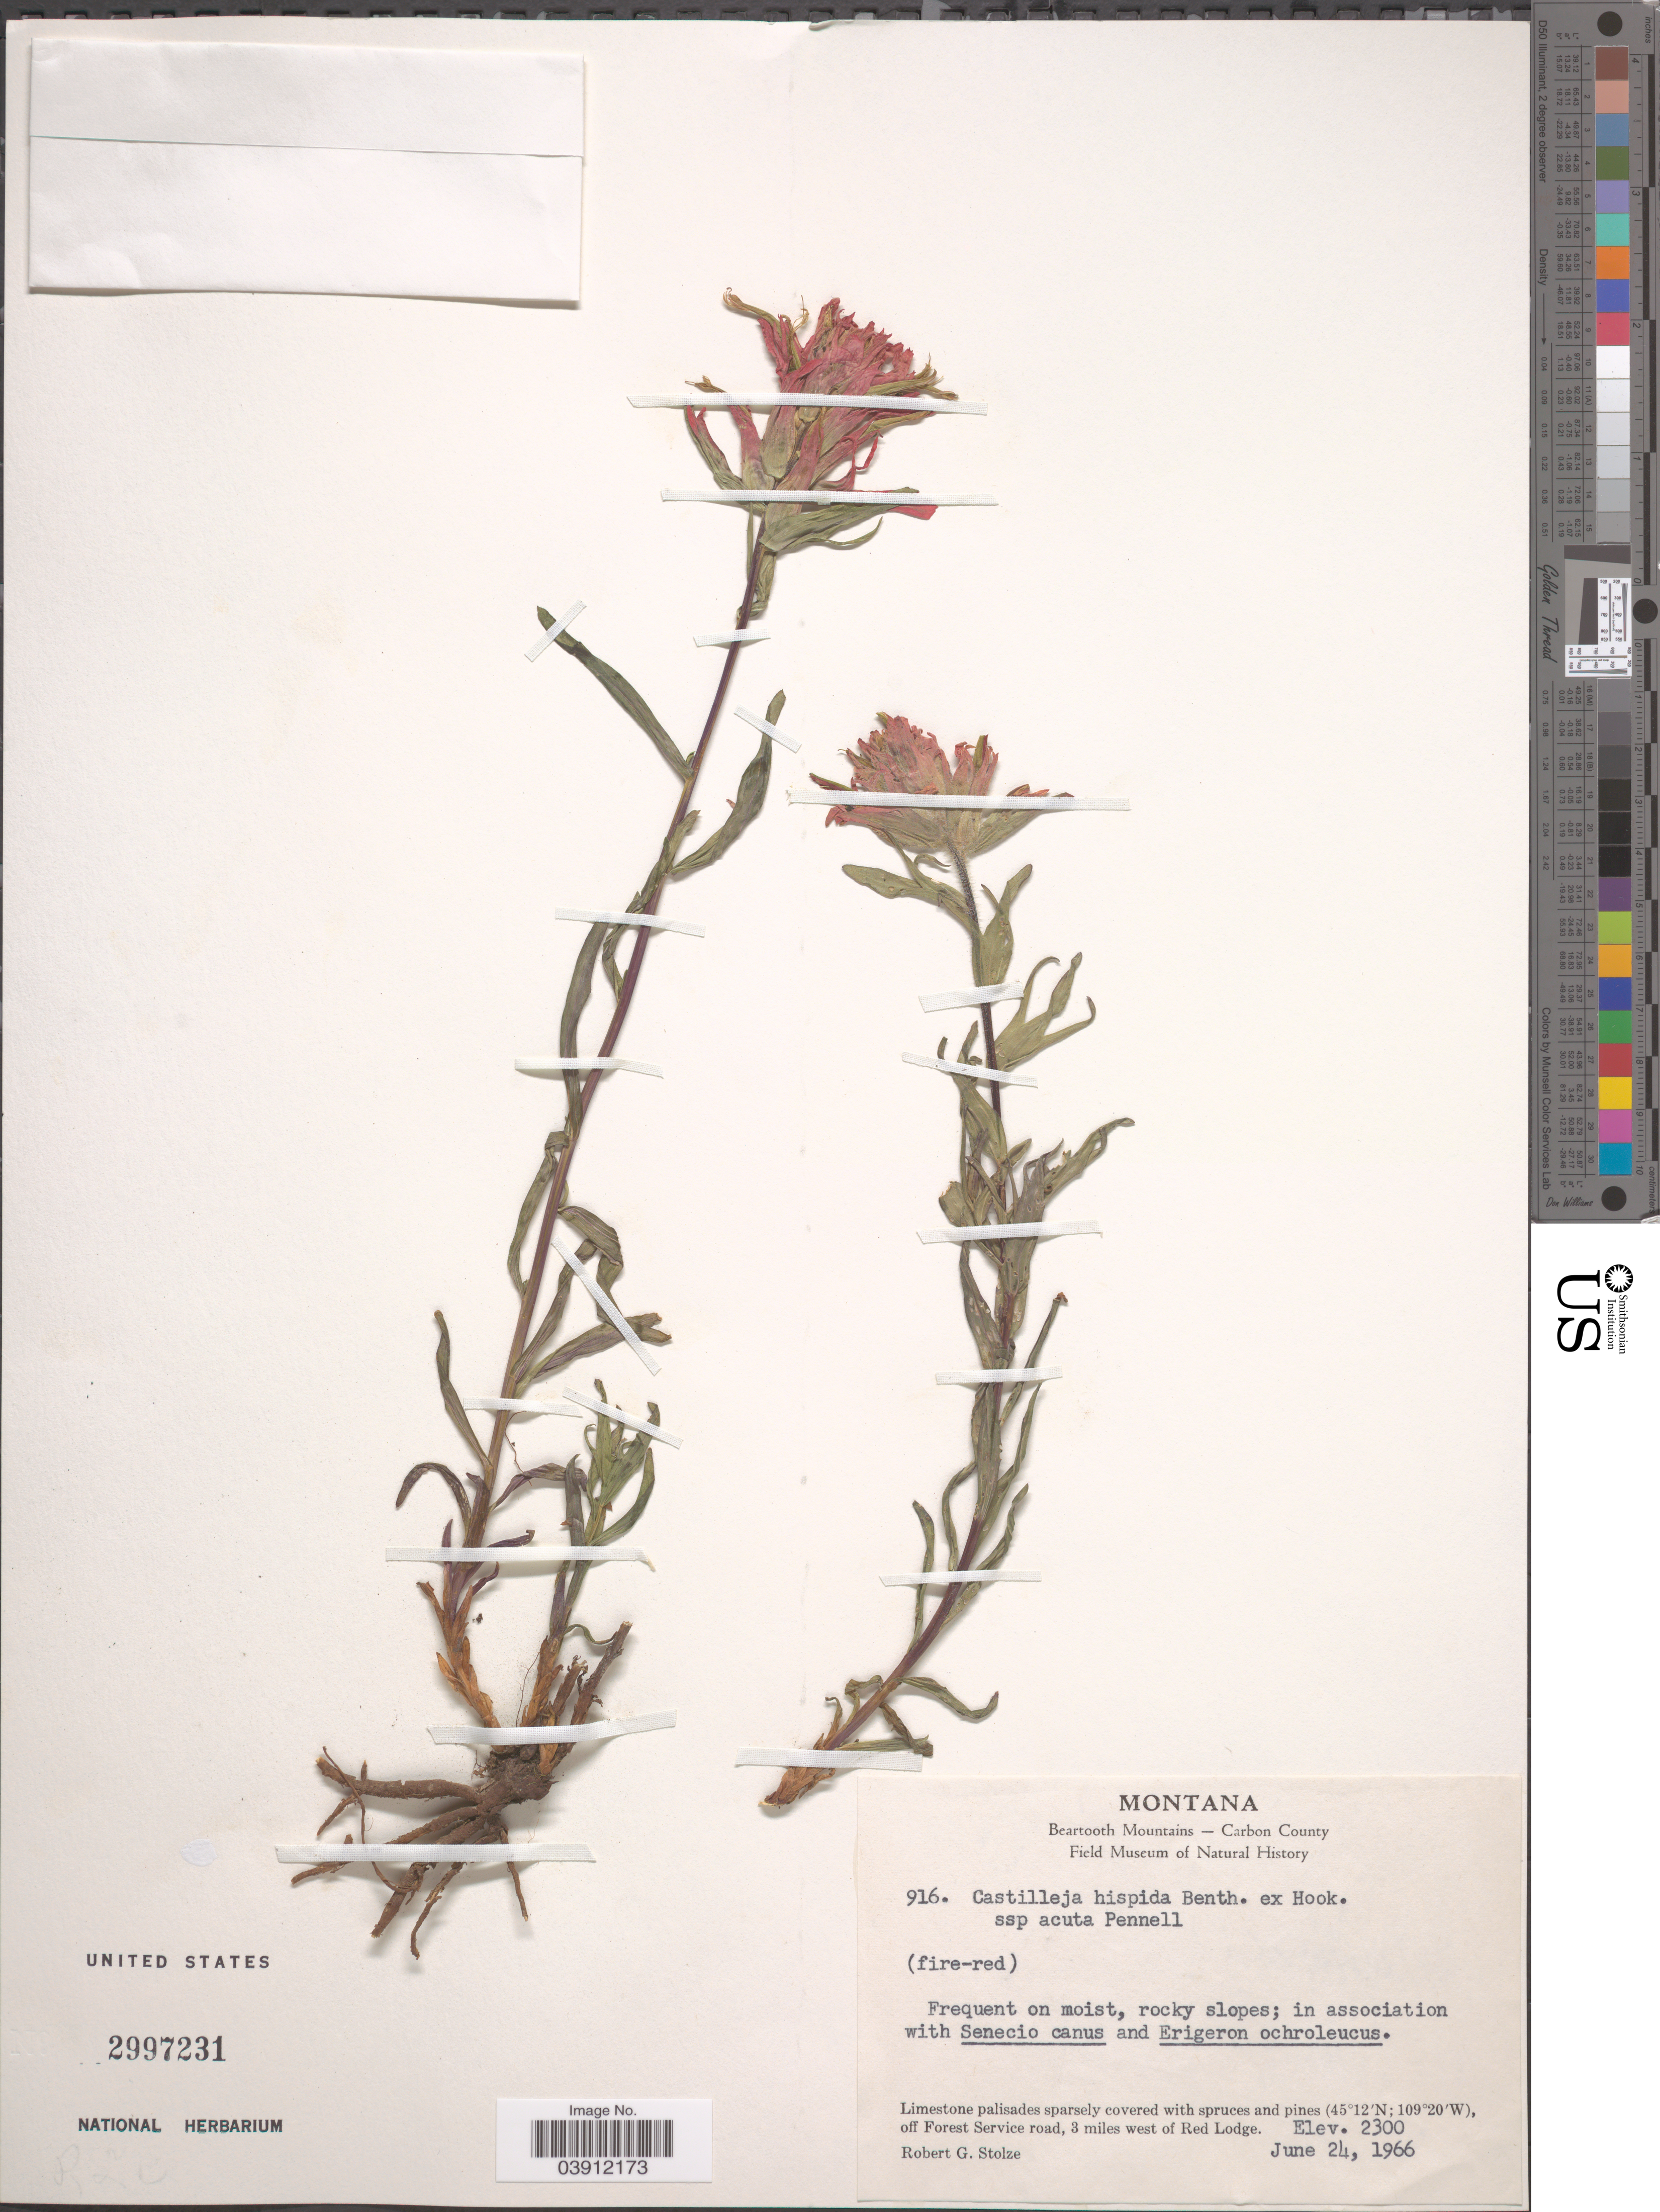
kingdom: Plantae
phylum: Tracheophyta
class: Magnoliopsida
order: Lamiales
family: Orobanchaceae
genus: Castilleja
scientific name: Castilleja hispida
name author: Benth. ex Hook.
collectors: R. G. Stolze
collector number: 916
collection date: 1966-06-24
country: United States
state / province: Montana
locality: Beartooth Mountains-Carbon County. Off Forest Sevice road, 3 miles west of Red Lodge.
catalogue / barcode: US 2997231